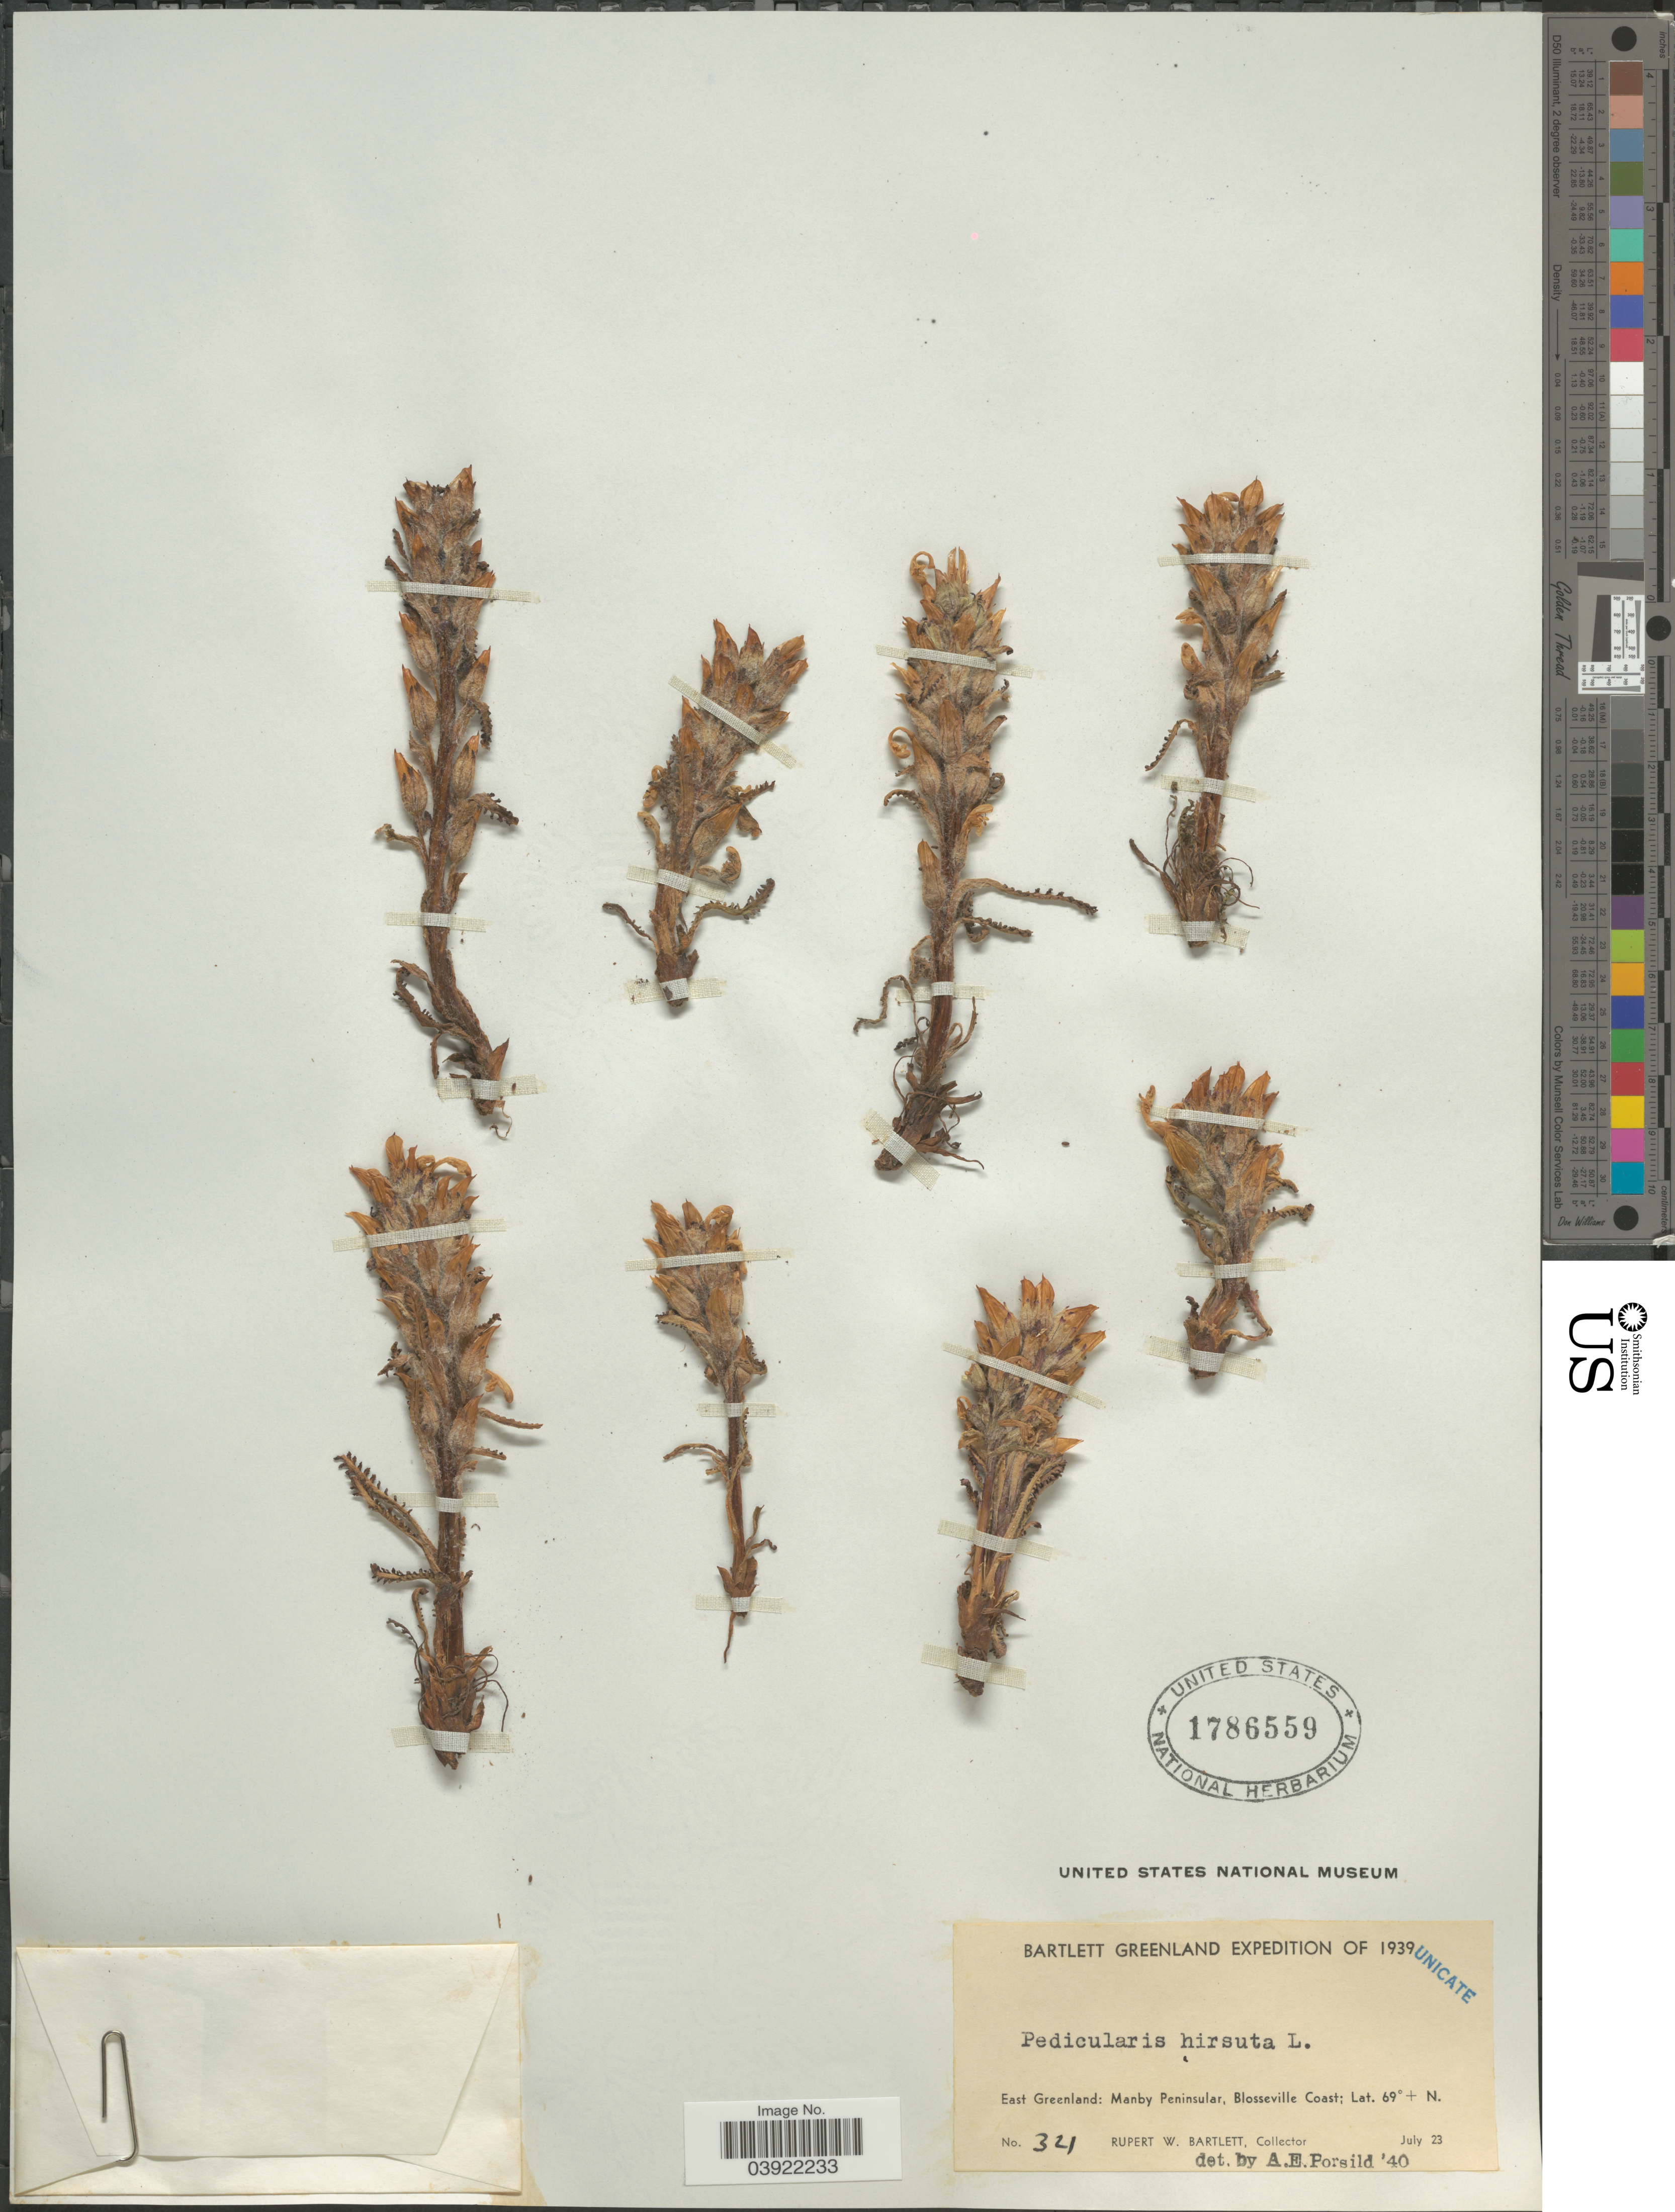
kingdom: Plantae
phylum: Tracheophyta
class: Magnoliopsida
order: Lamiales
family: Orobanchaceae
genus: Pedicularis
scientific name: Pedicularis hirsuta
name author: L.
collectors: R. W. Bartlett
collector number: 321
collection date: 1939-07-23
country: Greenland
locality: East Greenland: Manby Peninsular, Blosseville Coast.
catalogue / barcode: US 1786559